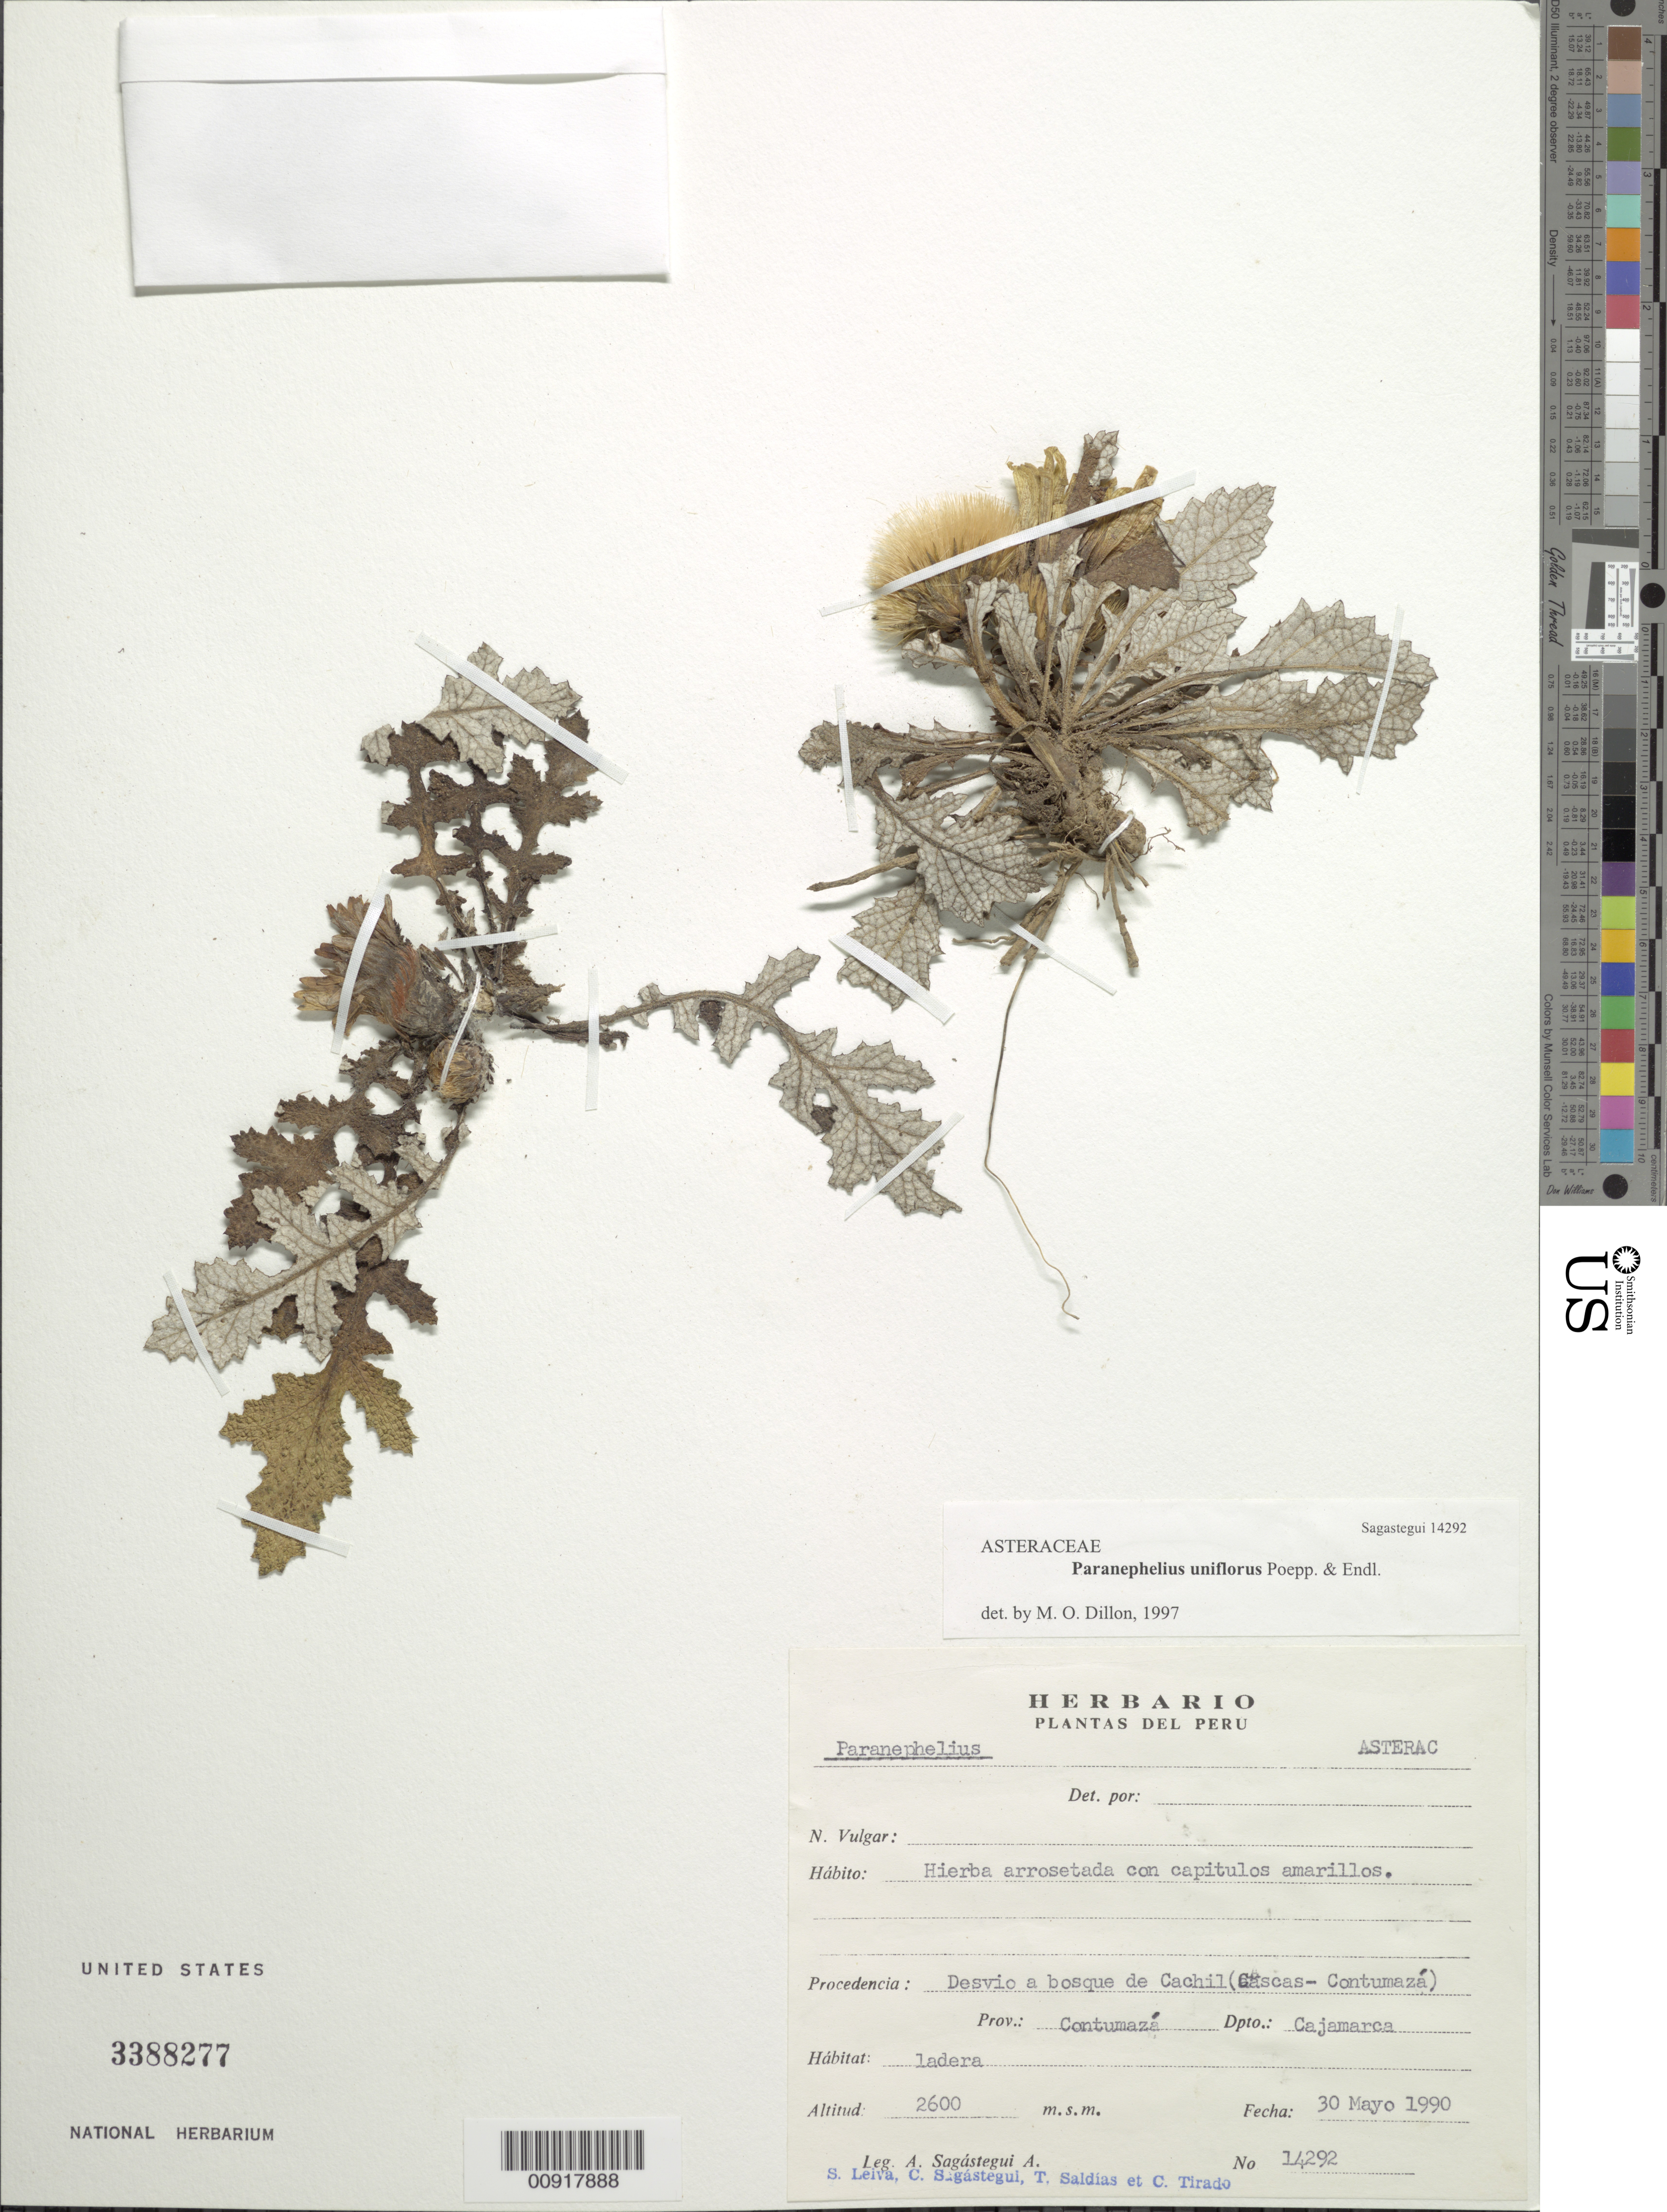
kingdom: Plantae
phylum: Tracheophyta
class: Magnoliopsida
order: Asterales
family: Asteraceae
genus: Paranephelius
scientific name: Paranephelius uniflorus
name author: Poepp. & Endl.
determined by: Dillon, M. O.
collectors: A. Sagástegui A.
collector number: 14292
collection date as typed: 30 May 1990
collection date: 1990-05-30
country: Peru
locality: Prov. Contumazá, Dpto. Cajamarca, Cachill (Cascas-Contumazá)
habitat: Ladera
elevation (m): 2600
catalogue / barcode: US 3388277